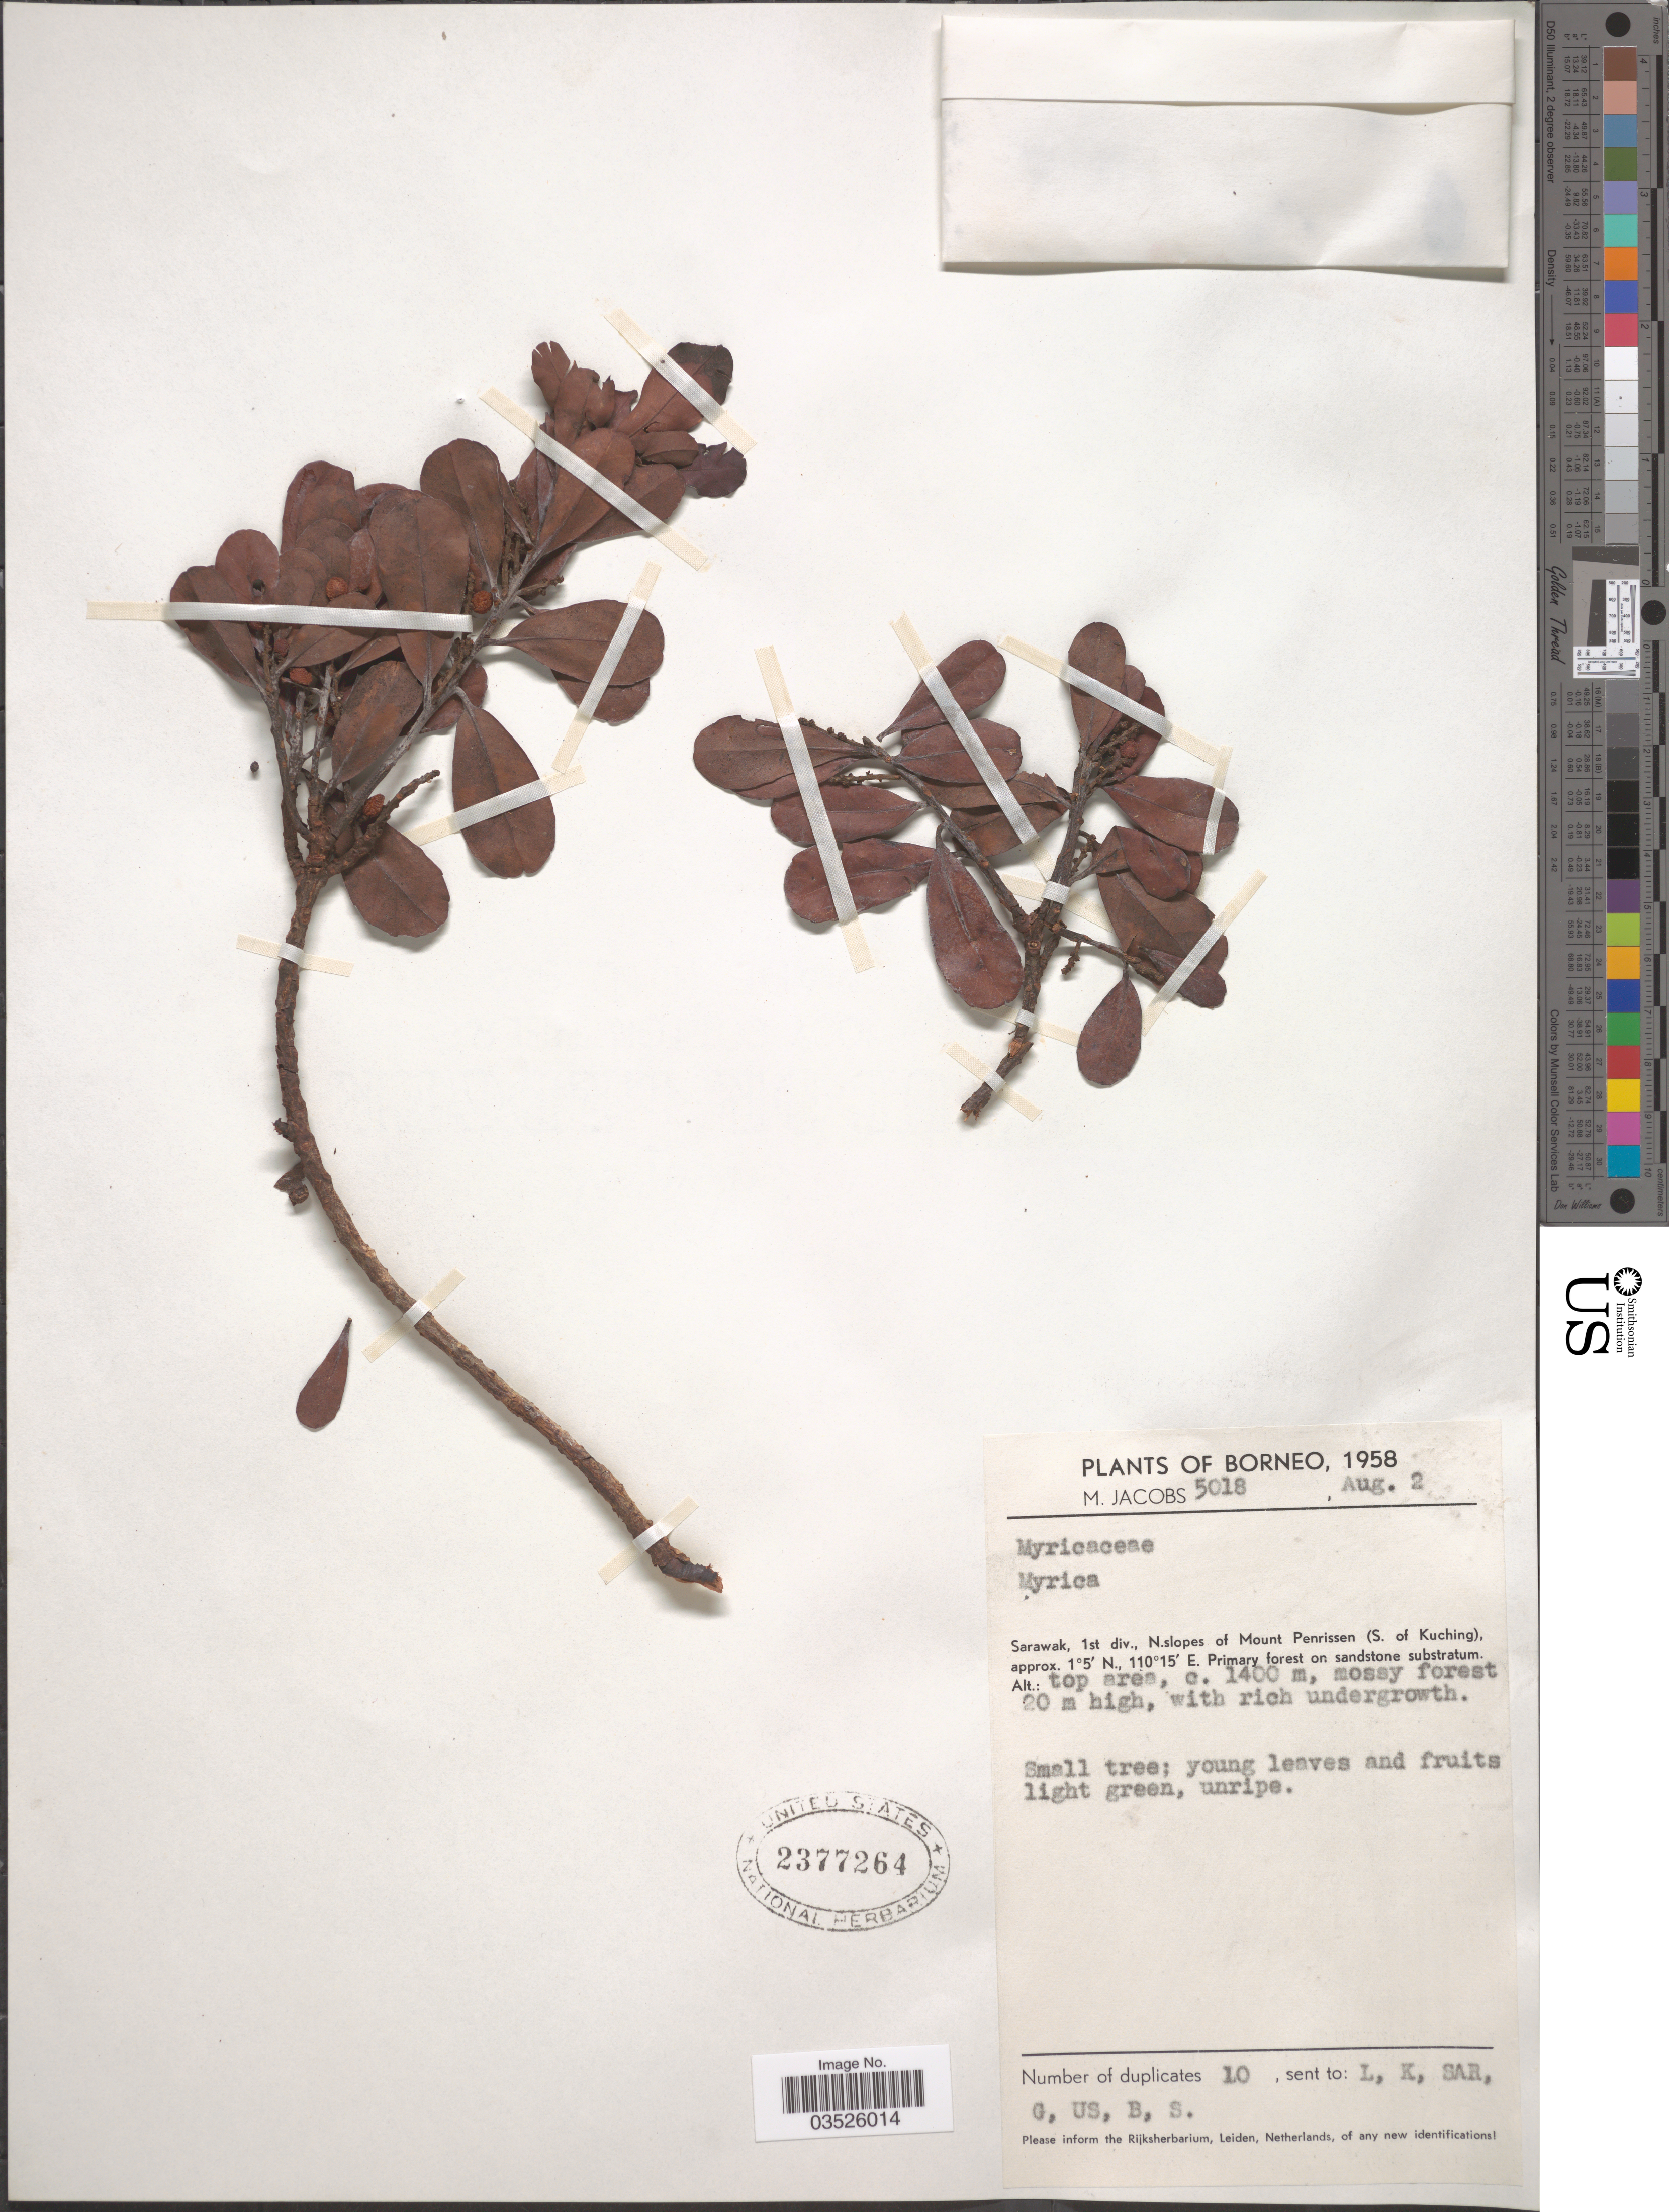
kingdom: Plantae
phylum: Tracheophyta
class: Magnoliopsida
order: Fagales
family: Myricaceae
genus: Morella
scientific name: Morella javanica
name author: (Blume) I.M. Turner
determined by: Phoon, P. H., (KEP), Forest Research Institute - Kepong (MALAYSIA)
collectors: M. Jacobs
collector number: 5018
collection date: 1958-08-02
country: Malaysia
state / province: Sarawak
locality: Borneo. 1st div., N. slopes of Mount Penrissen (S. of Kuching). Top area.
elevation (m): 1400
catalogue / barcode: US 2377264